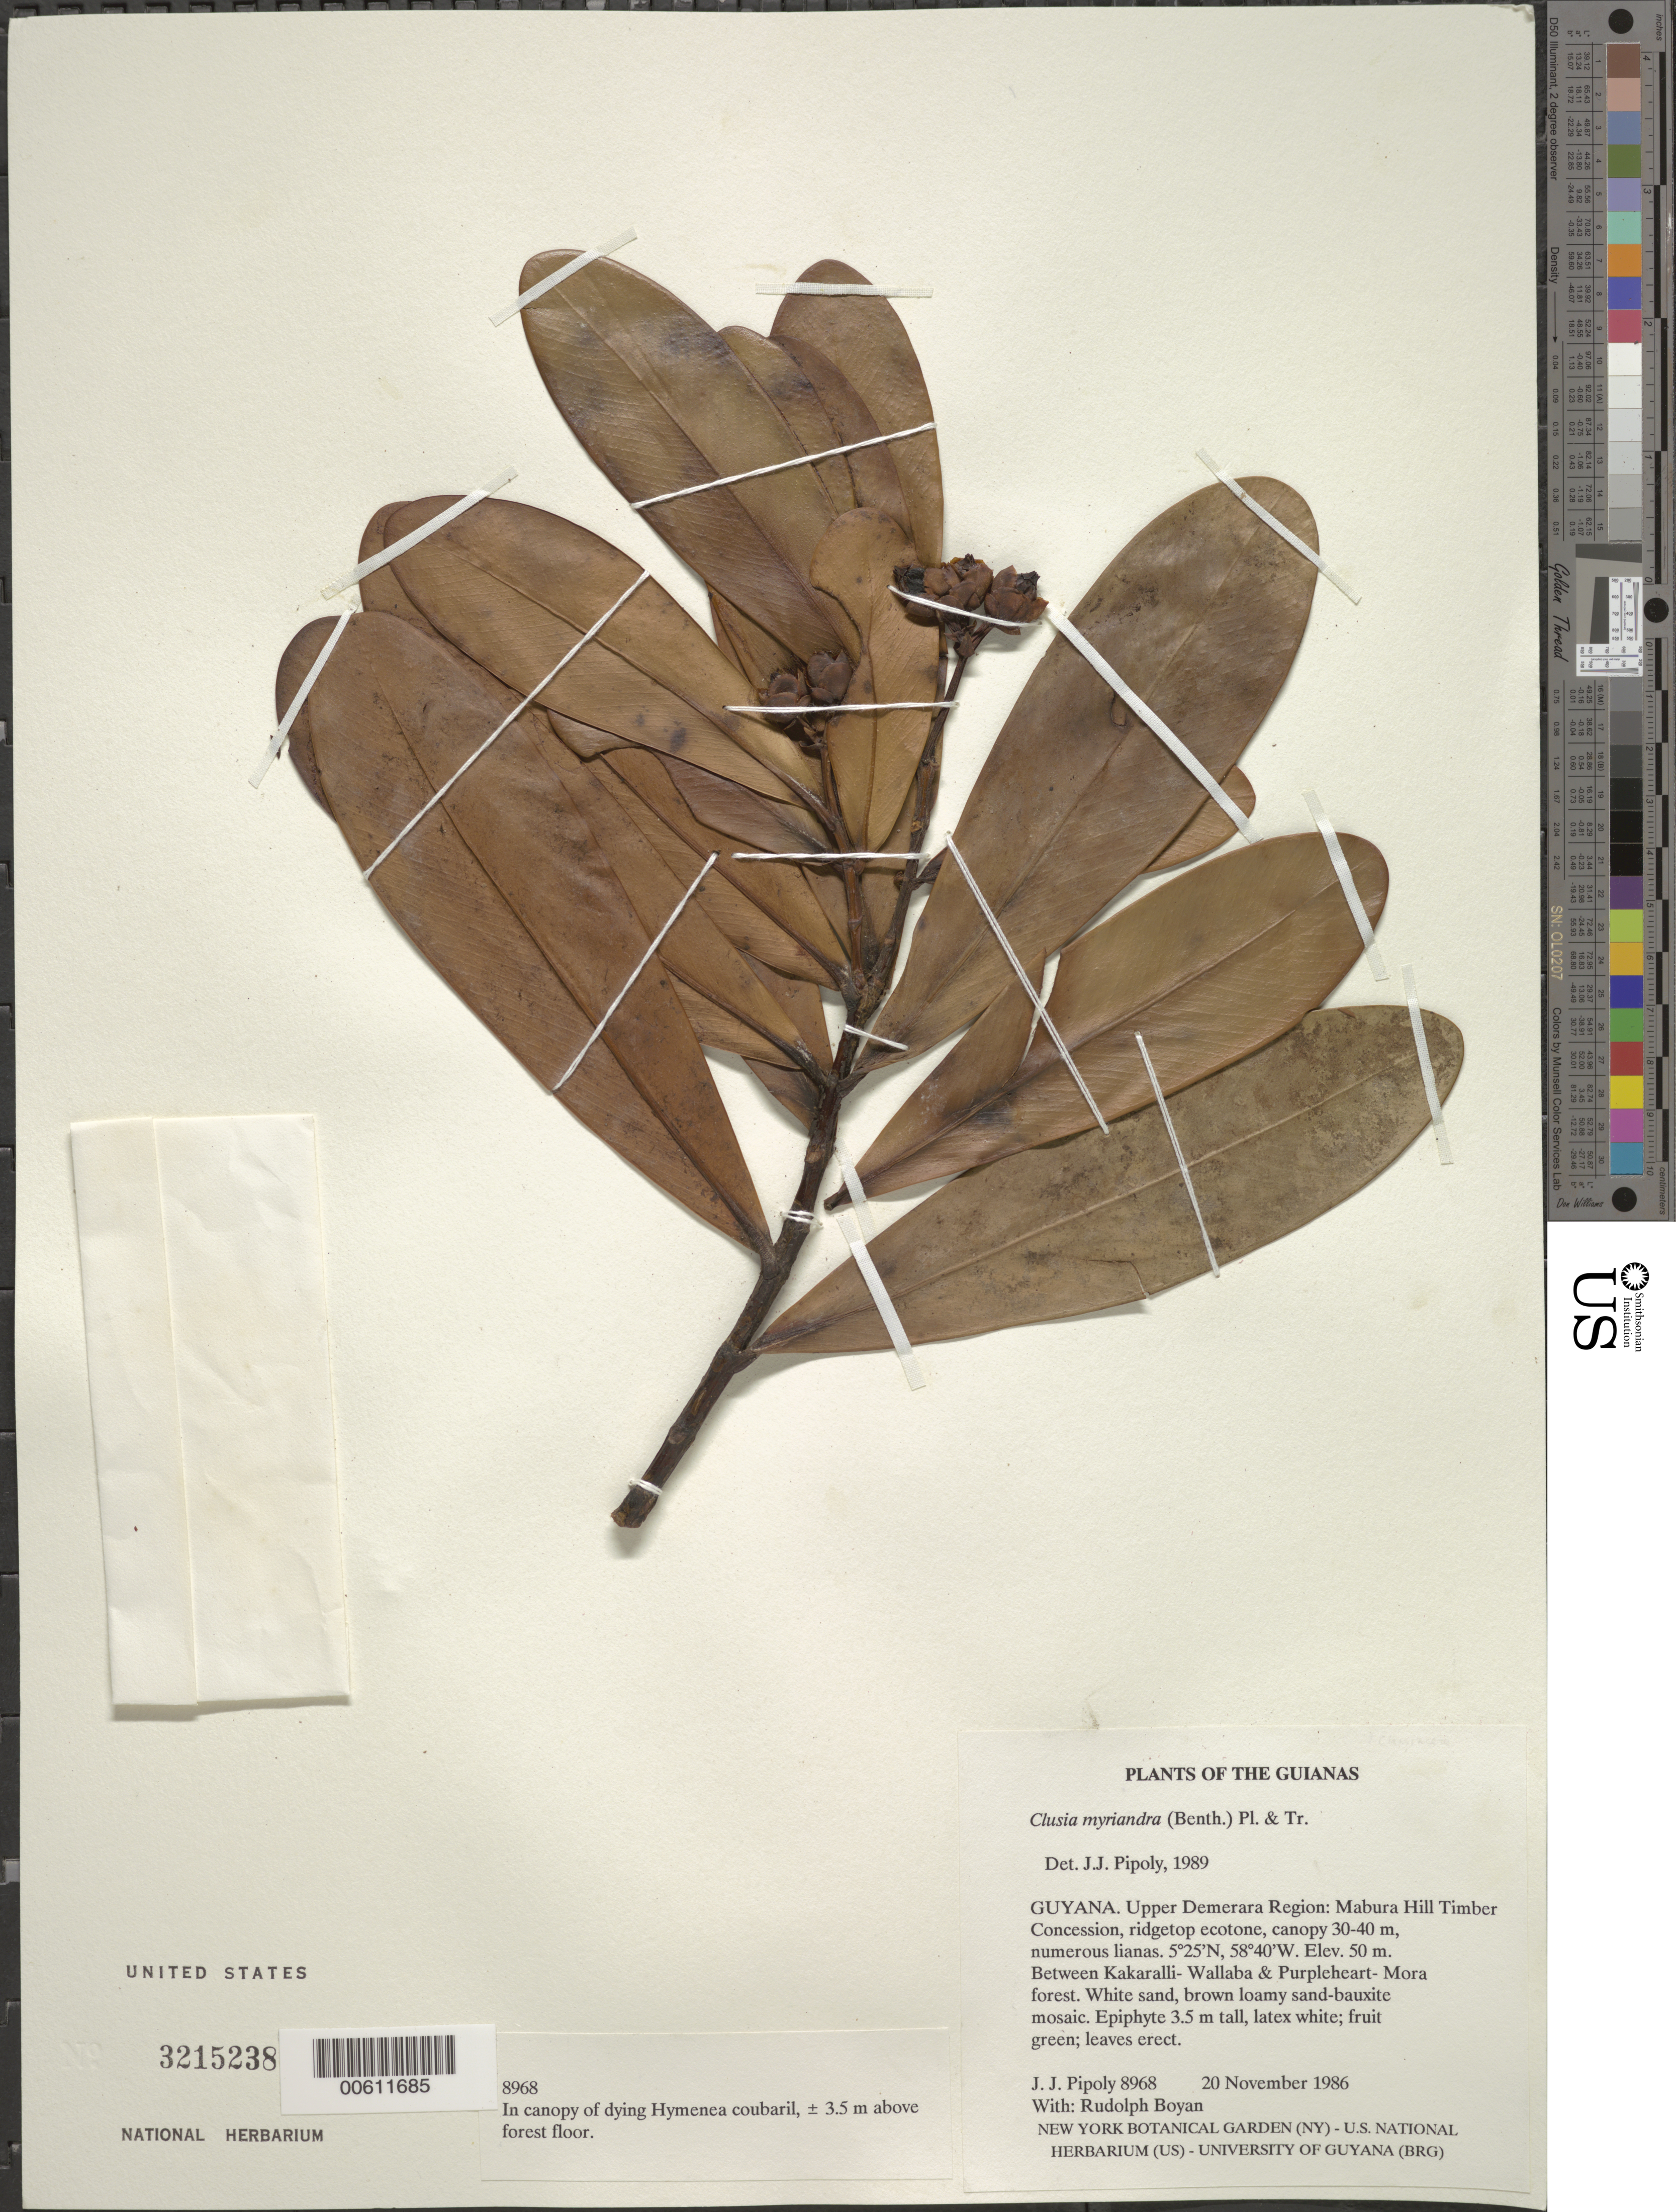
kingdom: Plantae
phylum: Tracheophyta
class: Magnoliopsida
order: Malpighiales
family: Clusiaceae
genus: Clusia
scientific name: Clusia myriandra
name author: (Benth.) Planch. & Triana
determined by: Pipoly, J. J., III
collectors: J. J. Pipoly & R. Boyan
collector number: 8968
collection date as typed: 20 November 1986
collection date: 1986-11-20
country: Guyana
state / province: U. Demerara-Berbice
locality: Mabura Hill Timber Concession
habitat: Ridgetop ecotone between Kakaralli- Wallaba & Purpleheart- Morabukea forest. White sand, brown loamy sand-bauxite mosaic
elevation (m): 50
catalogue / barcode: US 3215238